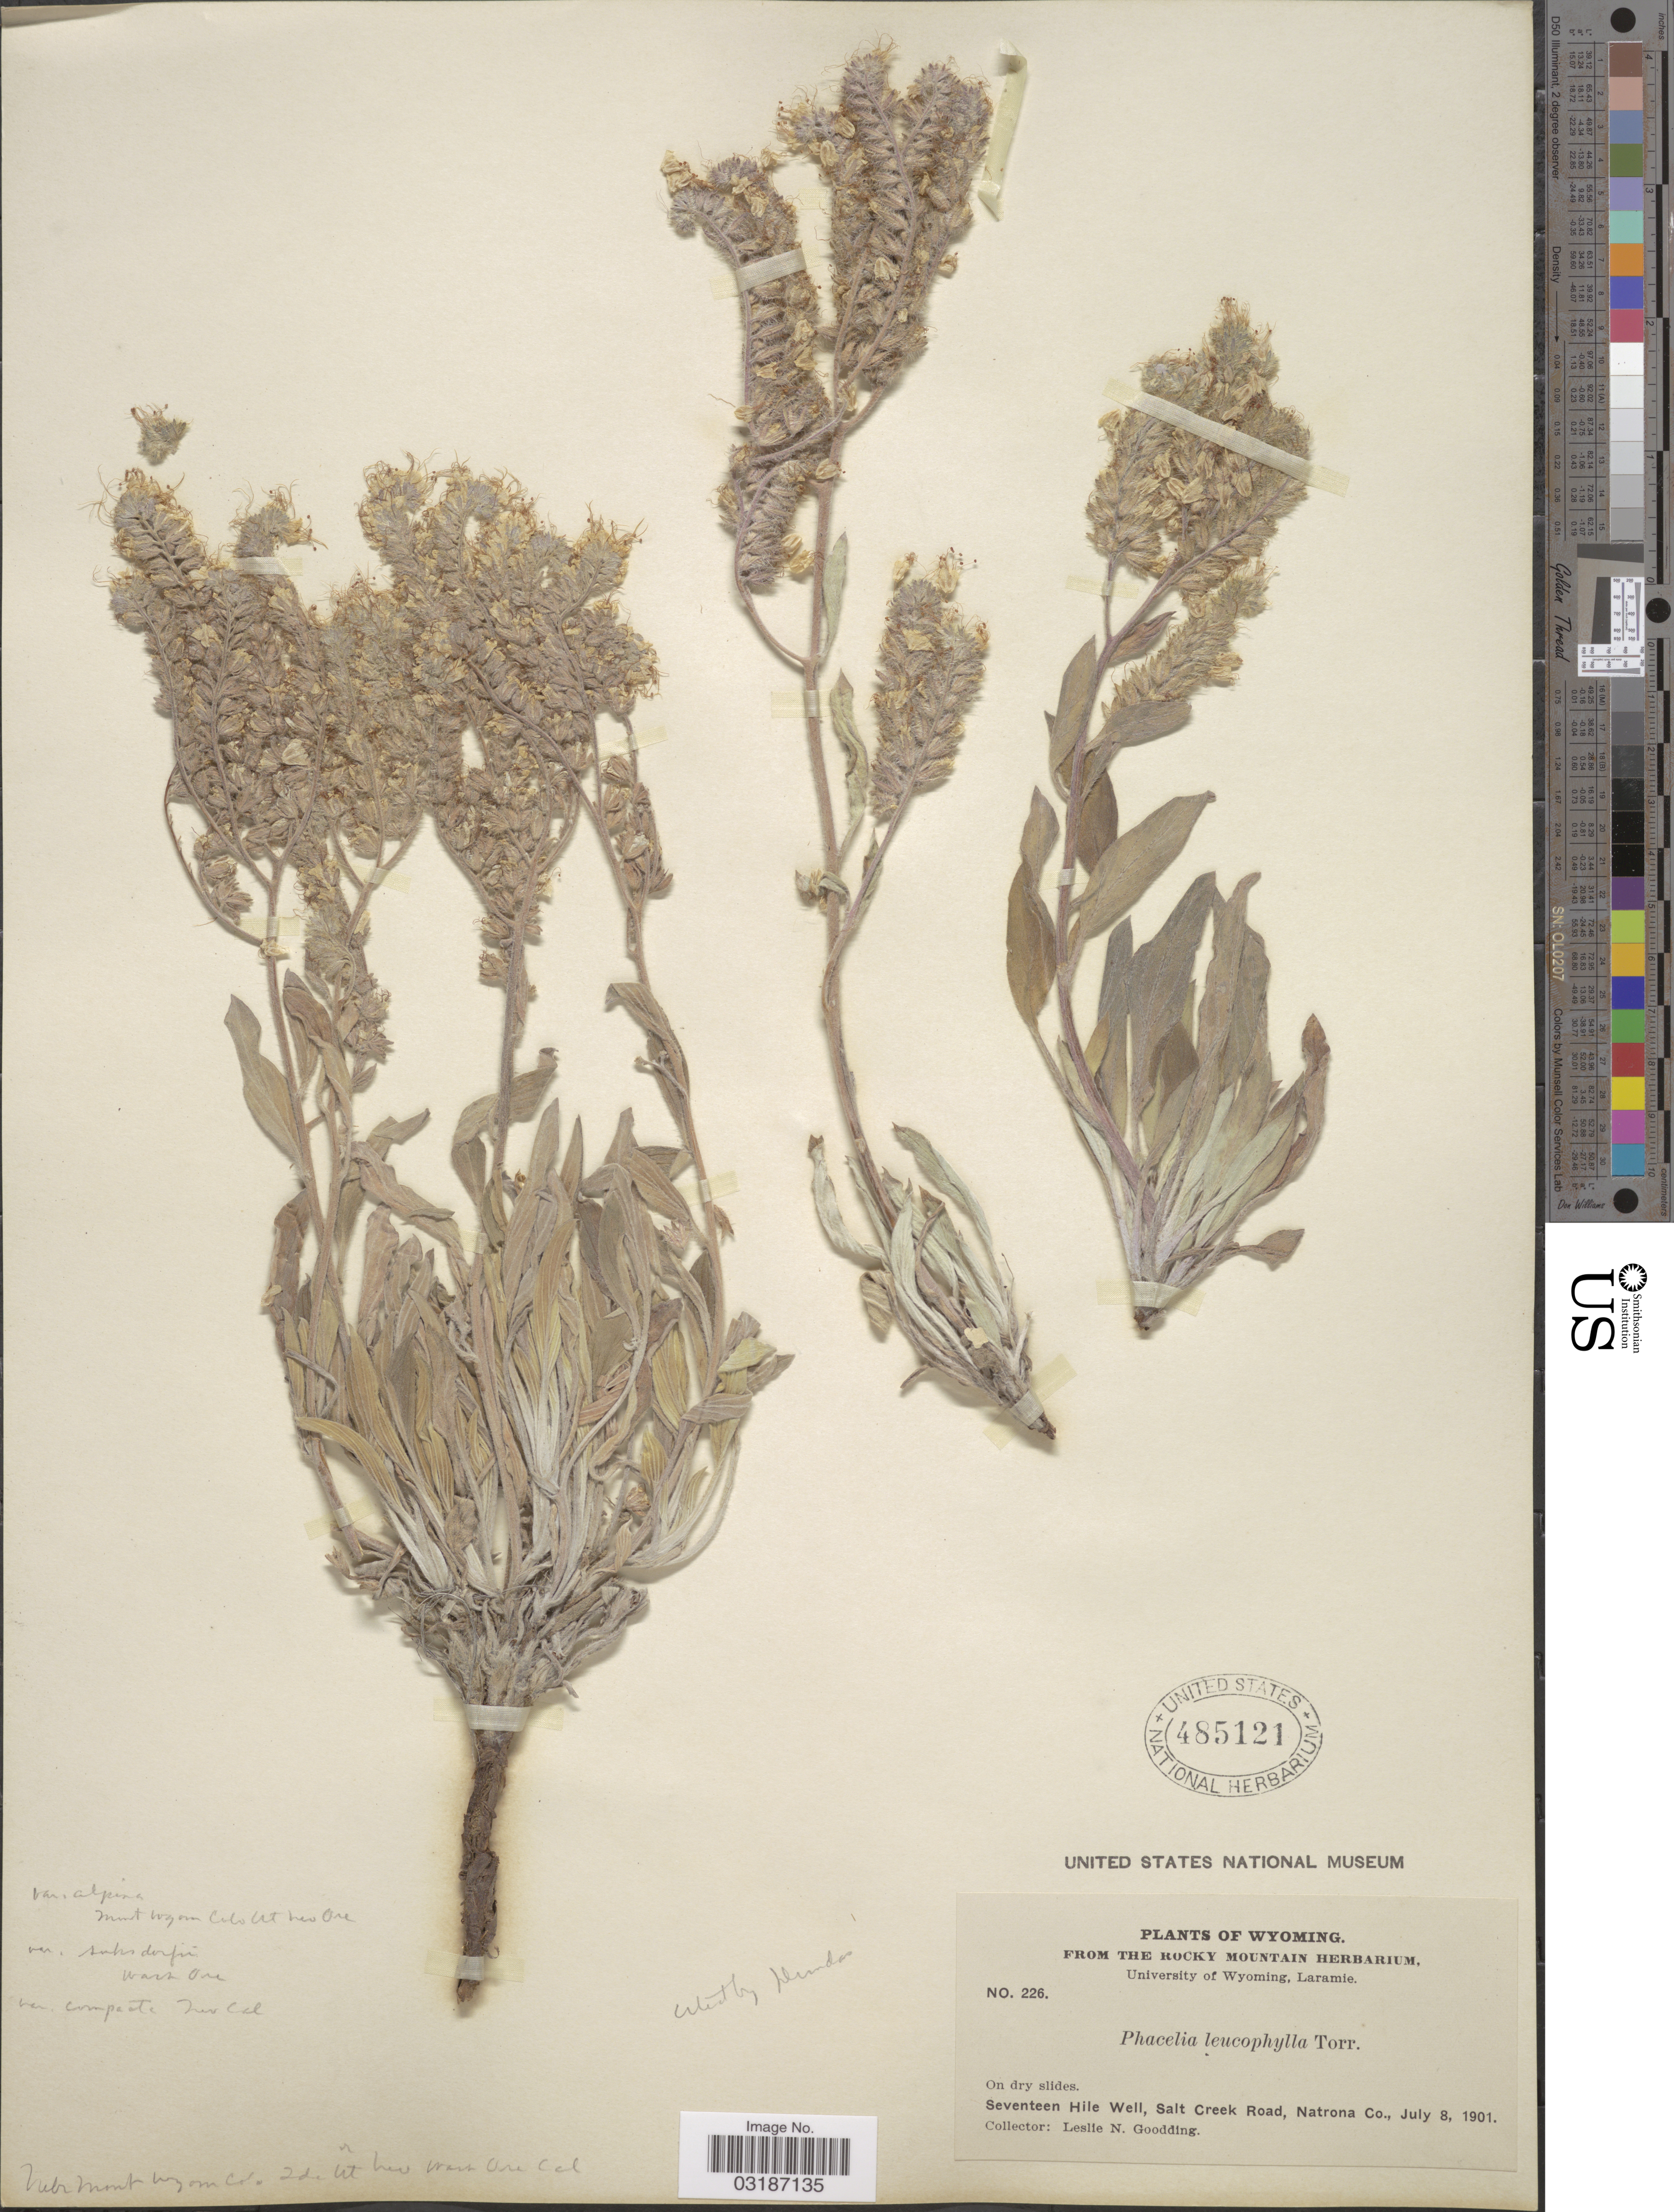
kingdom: Plantae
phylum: Tracheophyta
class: Magnoliopsida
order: Boraginales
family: Hydrophyllaceae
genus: Phacelia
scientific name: Phacelia leucophylla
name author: Torr.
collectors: L. N. Goodding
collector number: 226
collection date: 1901-07-08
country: United States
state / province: Wyoming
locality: Seventeen Hile Well, Salt Creek Road, Natrona Co.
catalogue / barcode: US 485121